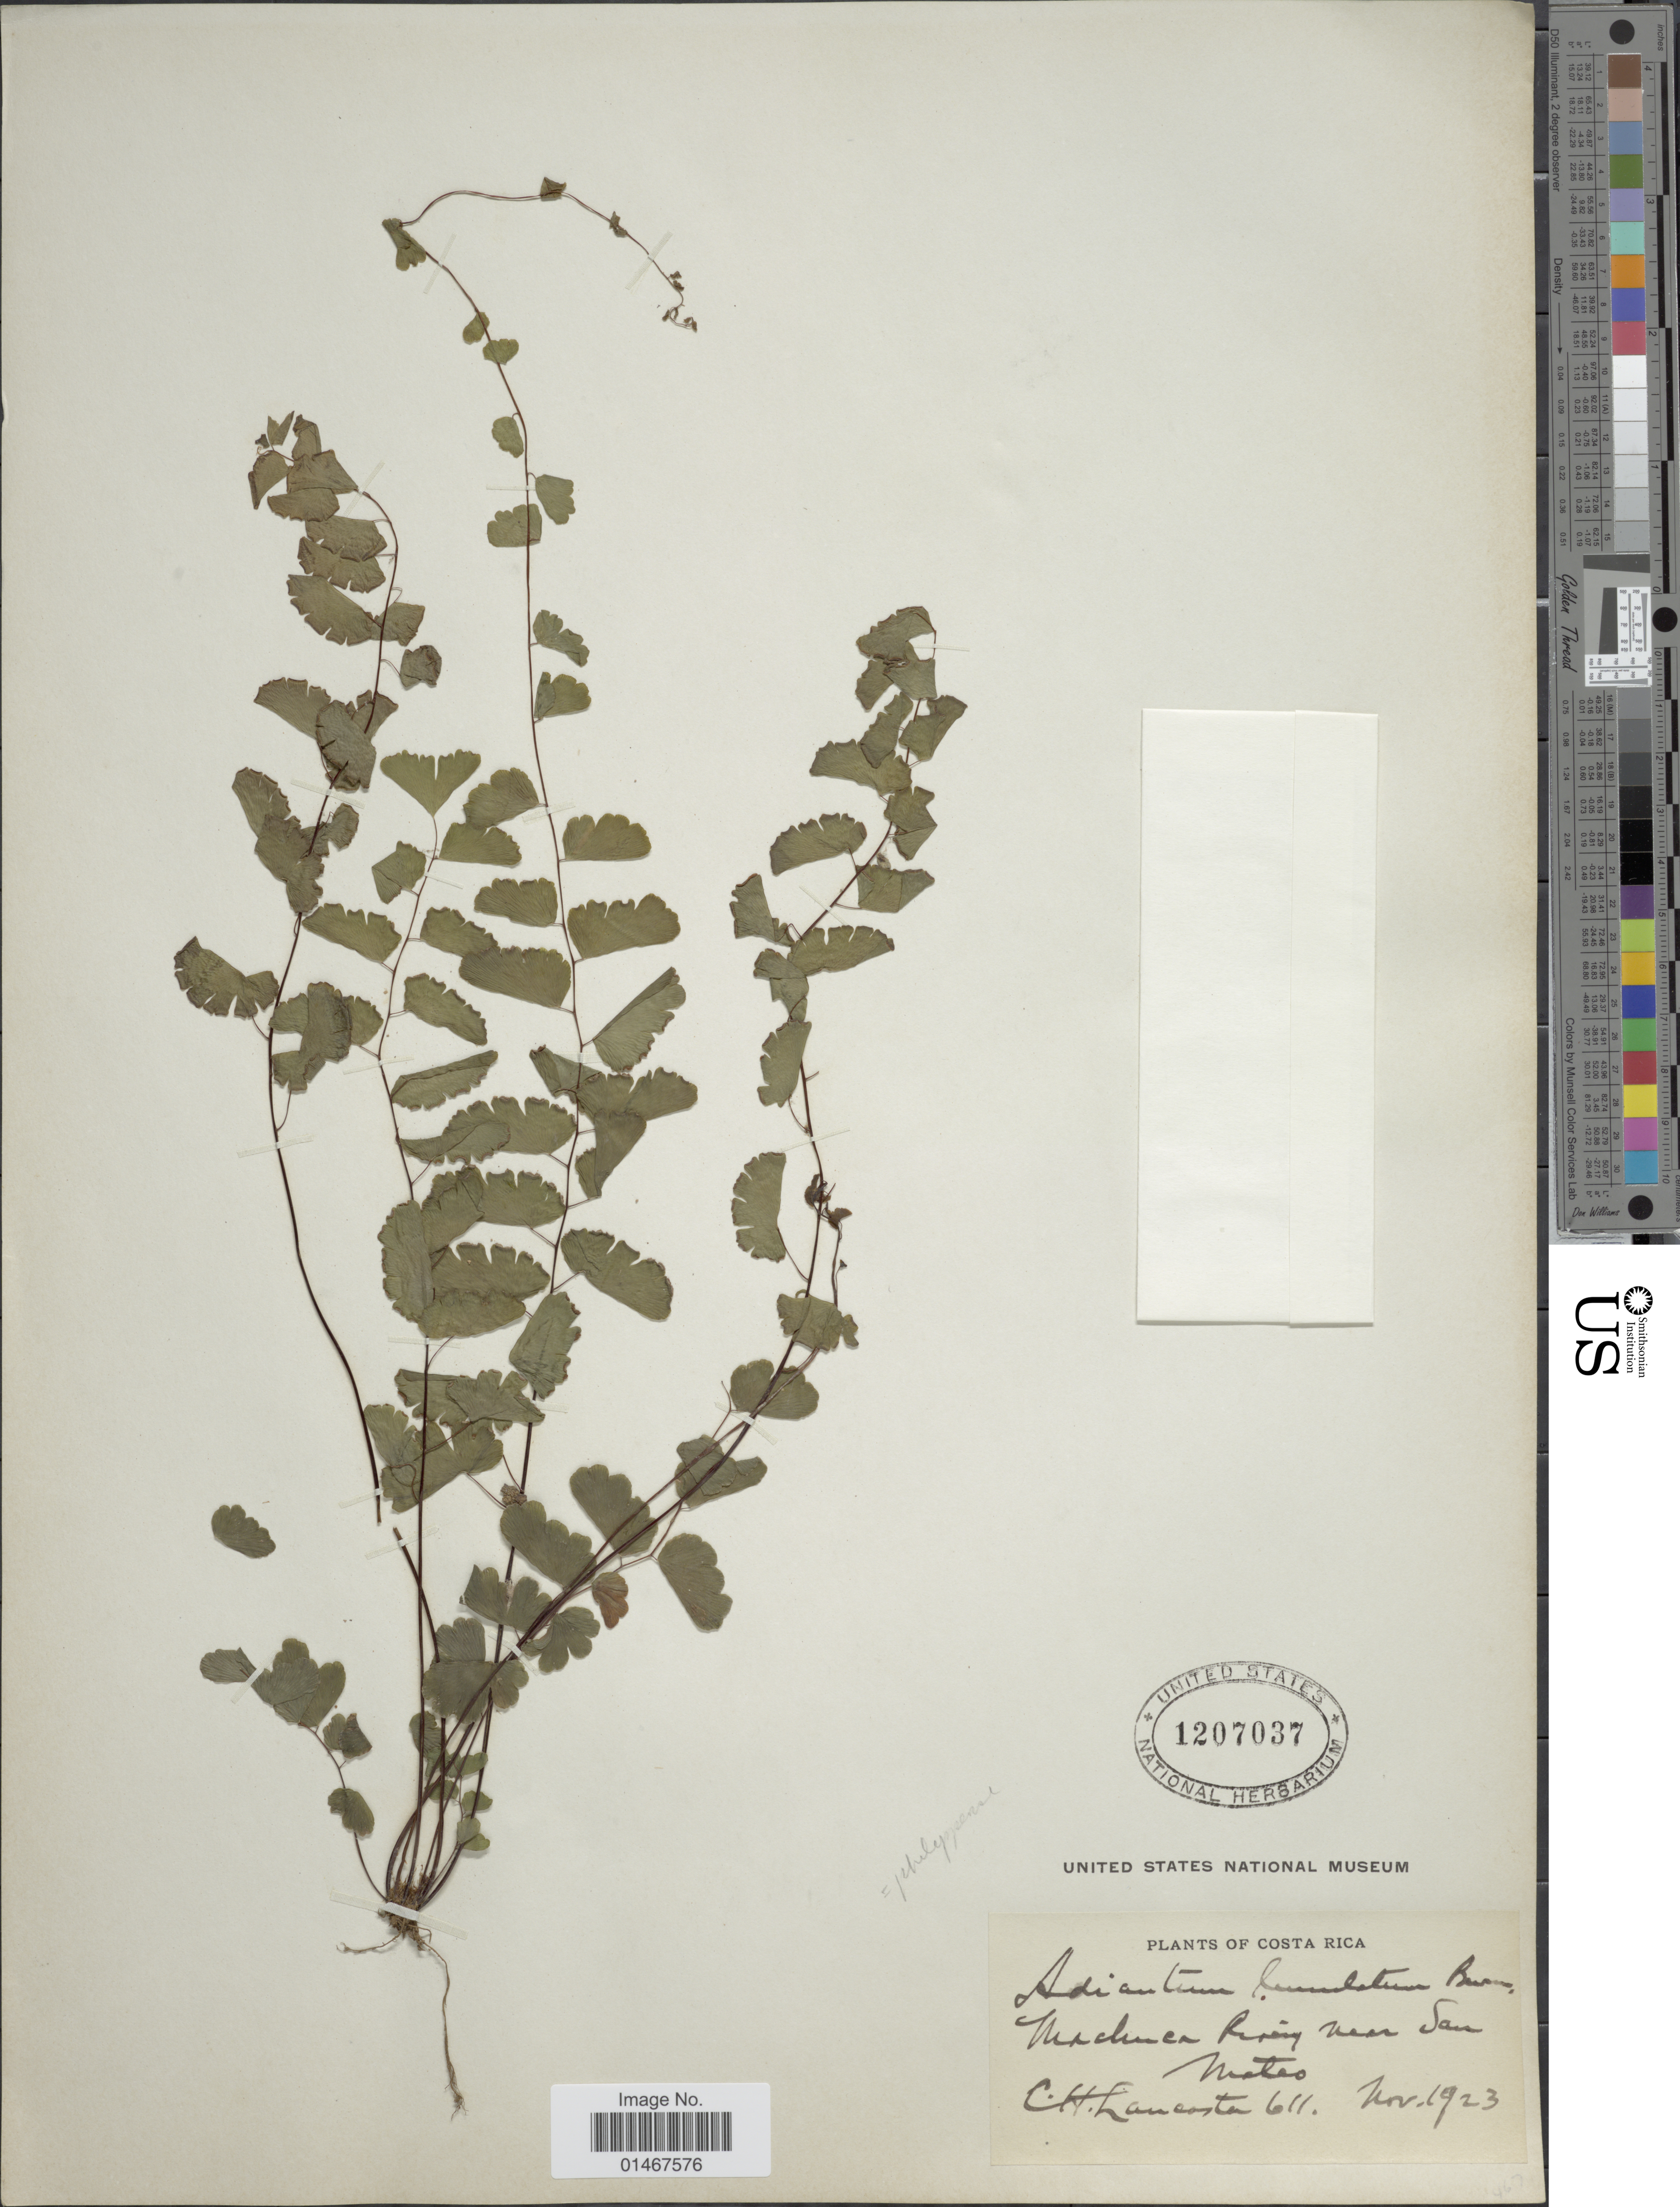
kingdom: Plantae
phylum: Tracheophyta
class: Polypodiopsida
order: Polypodiales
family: Pteridaceae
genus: Adiantum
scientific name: Adiantum philippense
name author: L.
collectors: C. Lancaster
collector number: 611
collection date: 1923-11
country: Costa Rica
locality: Machuca River near San Mateo.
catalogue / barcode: US 1207037